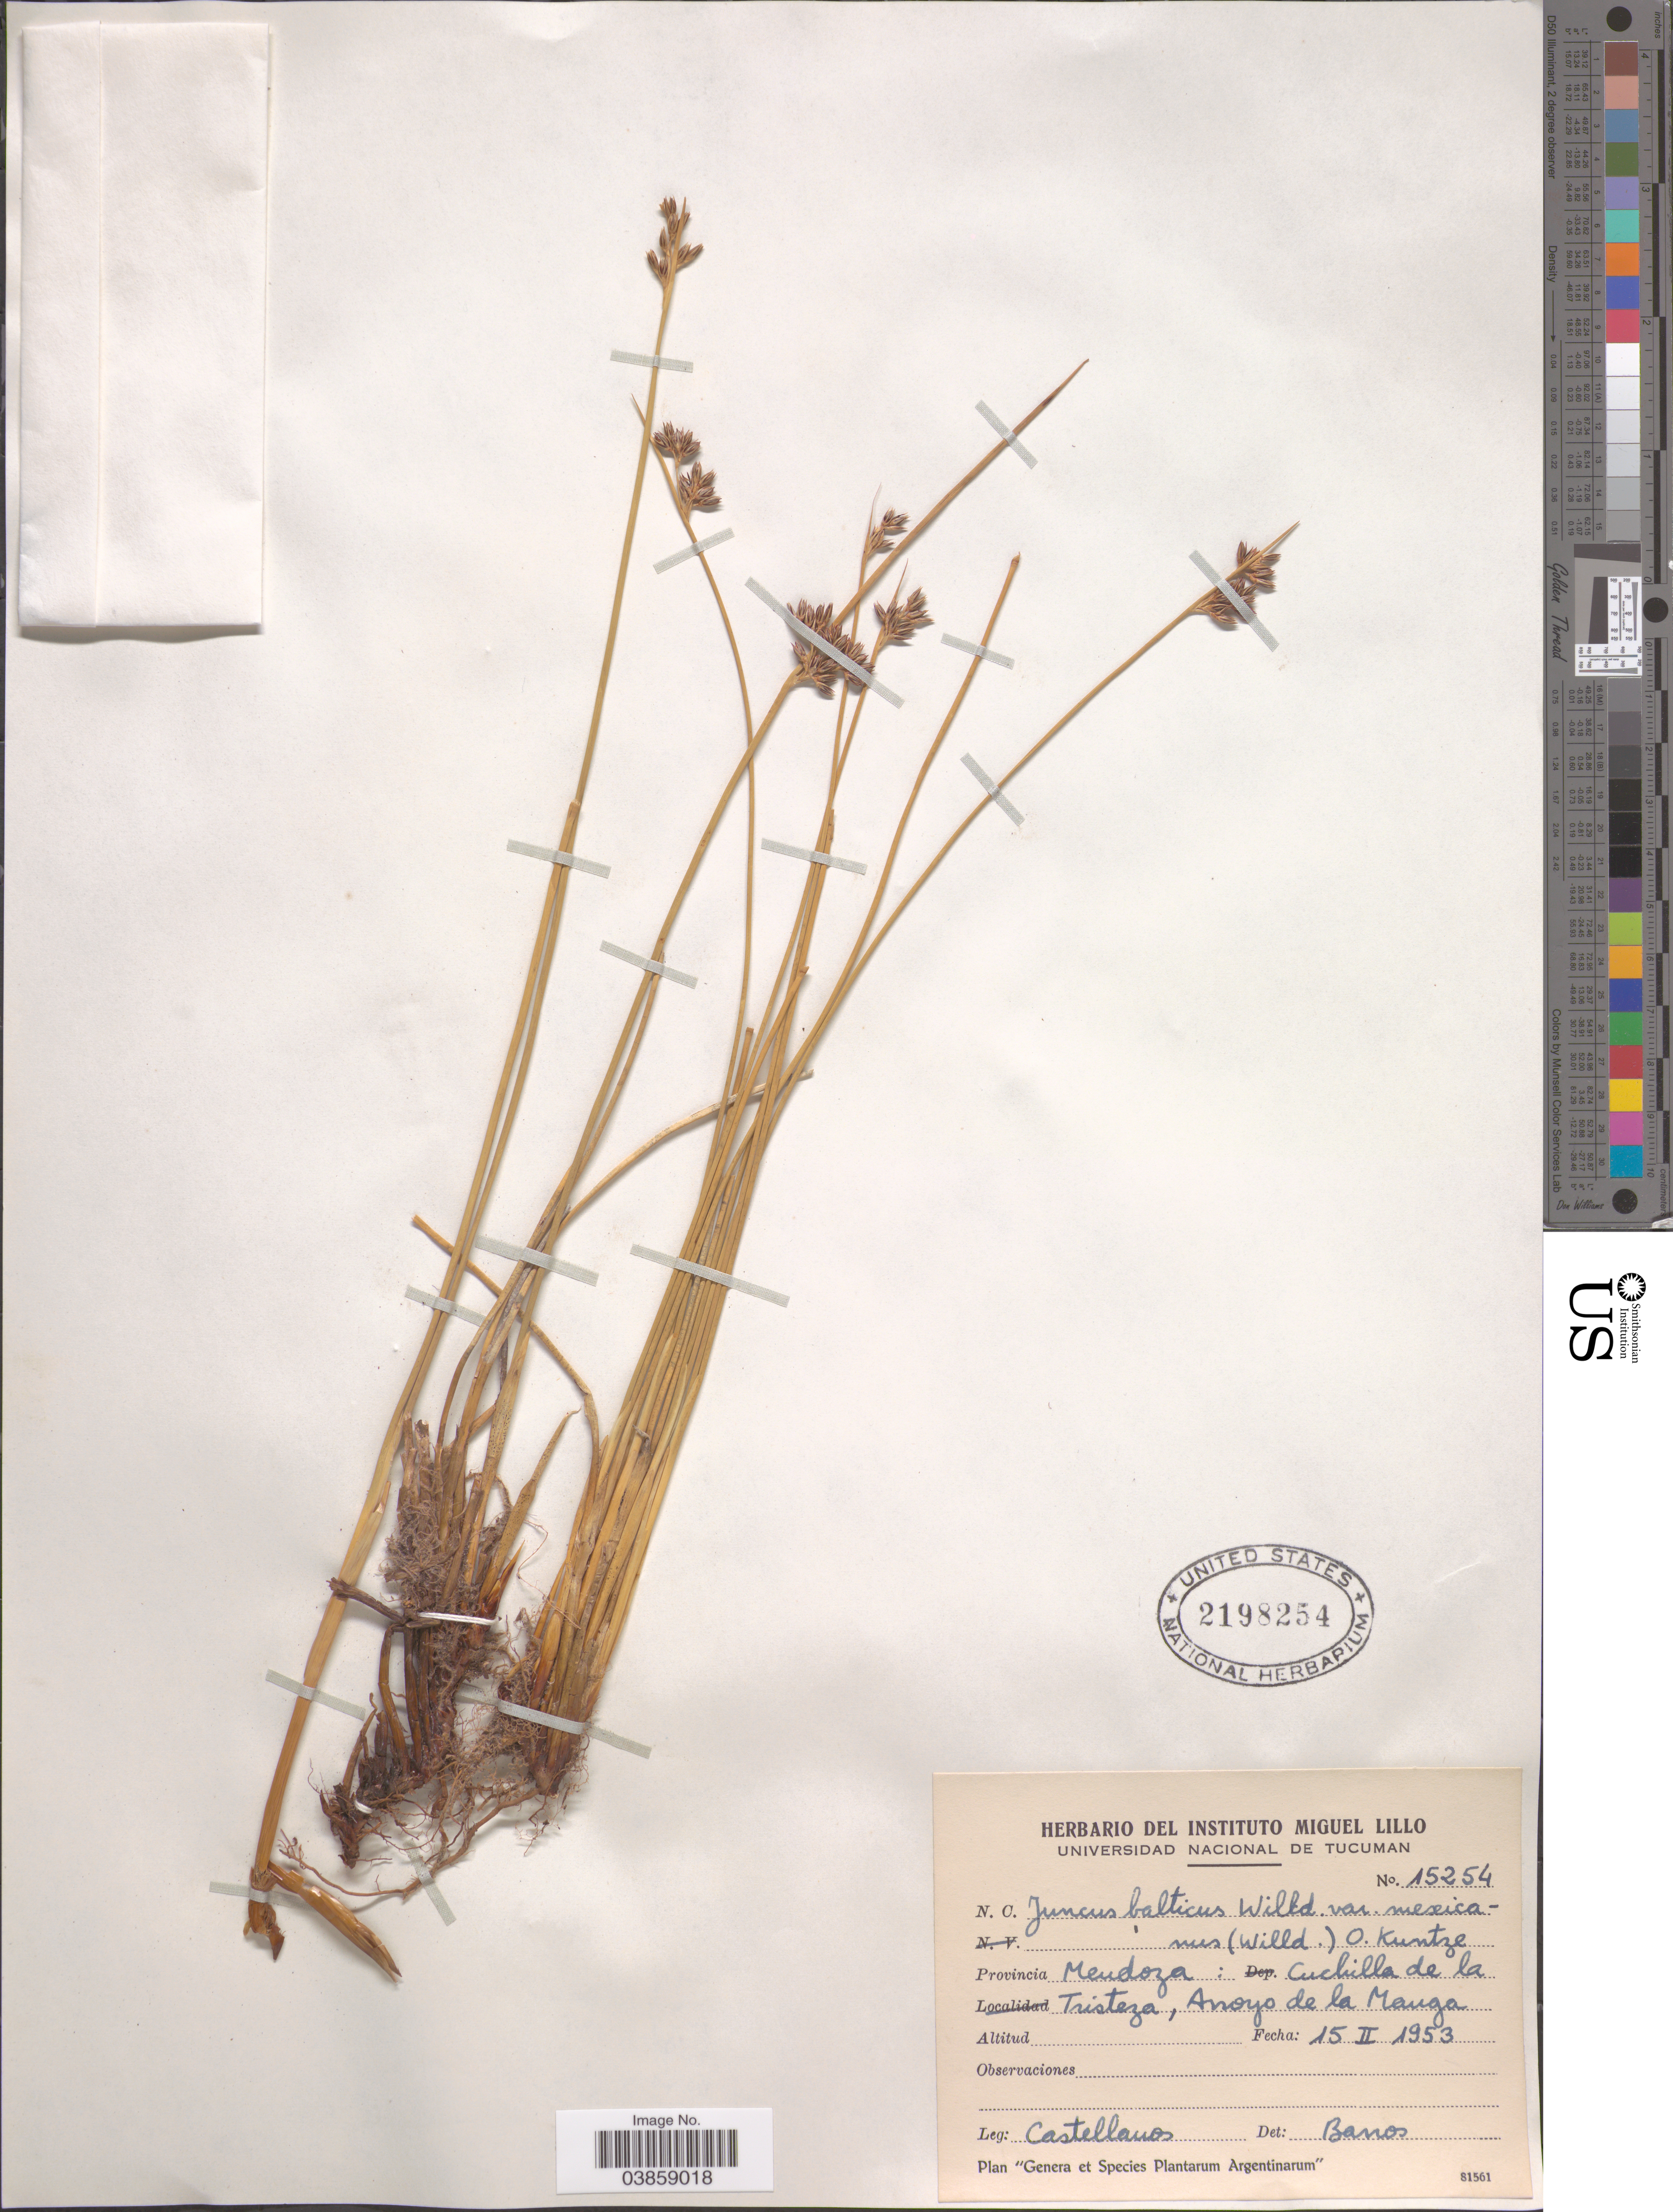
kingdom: Plantae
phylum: Tracheophyta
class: Liliopsida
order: Poales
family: Juncaceae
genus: Juncus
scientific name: Juncus balticus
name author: Willd.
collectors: -- Castellanos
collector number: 15254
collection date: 1953-02-15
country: Argentina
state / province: Mendoza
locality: Cuchilla de la Tristeza, Anoyo de la Mauga.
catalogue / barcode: US 2198254